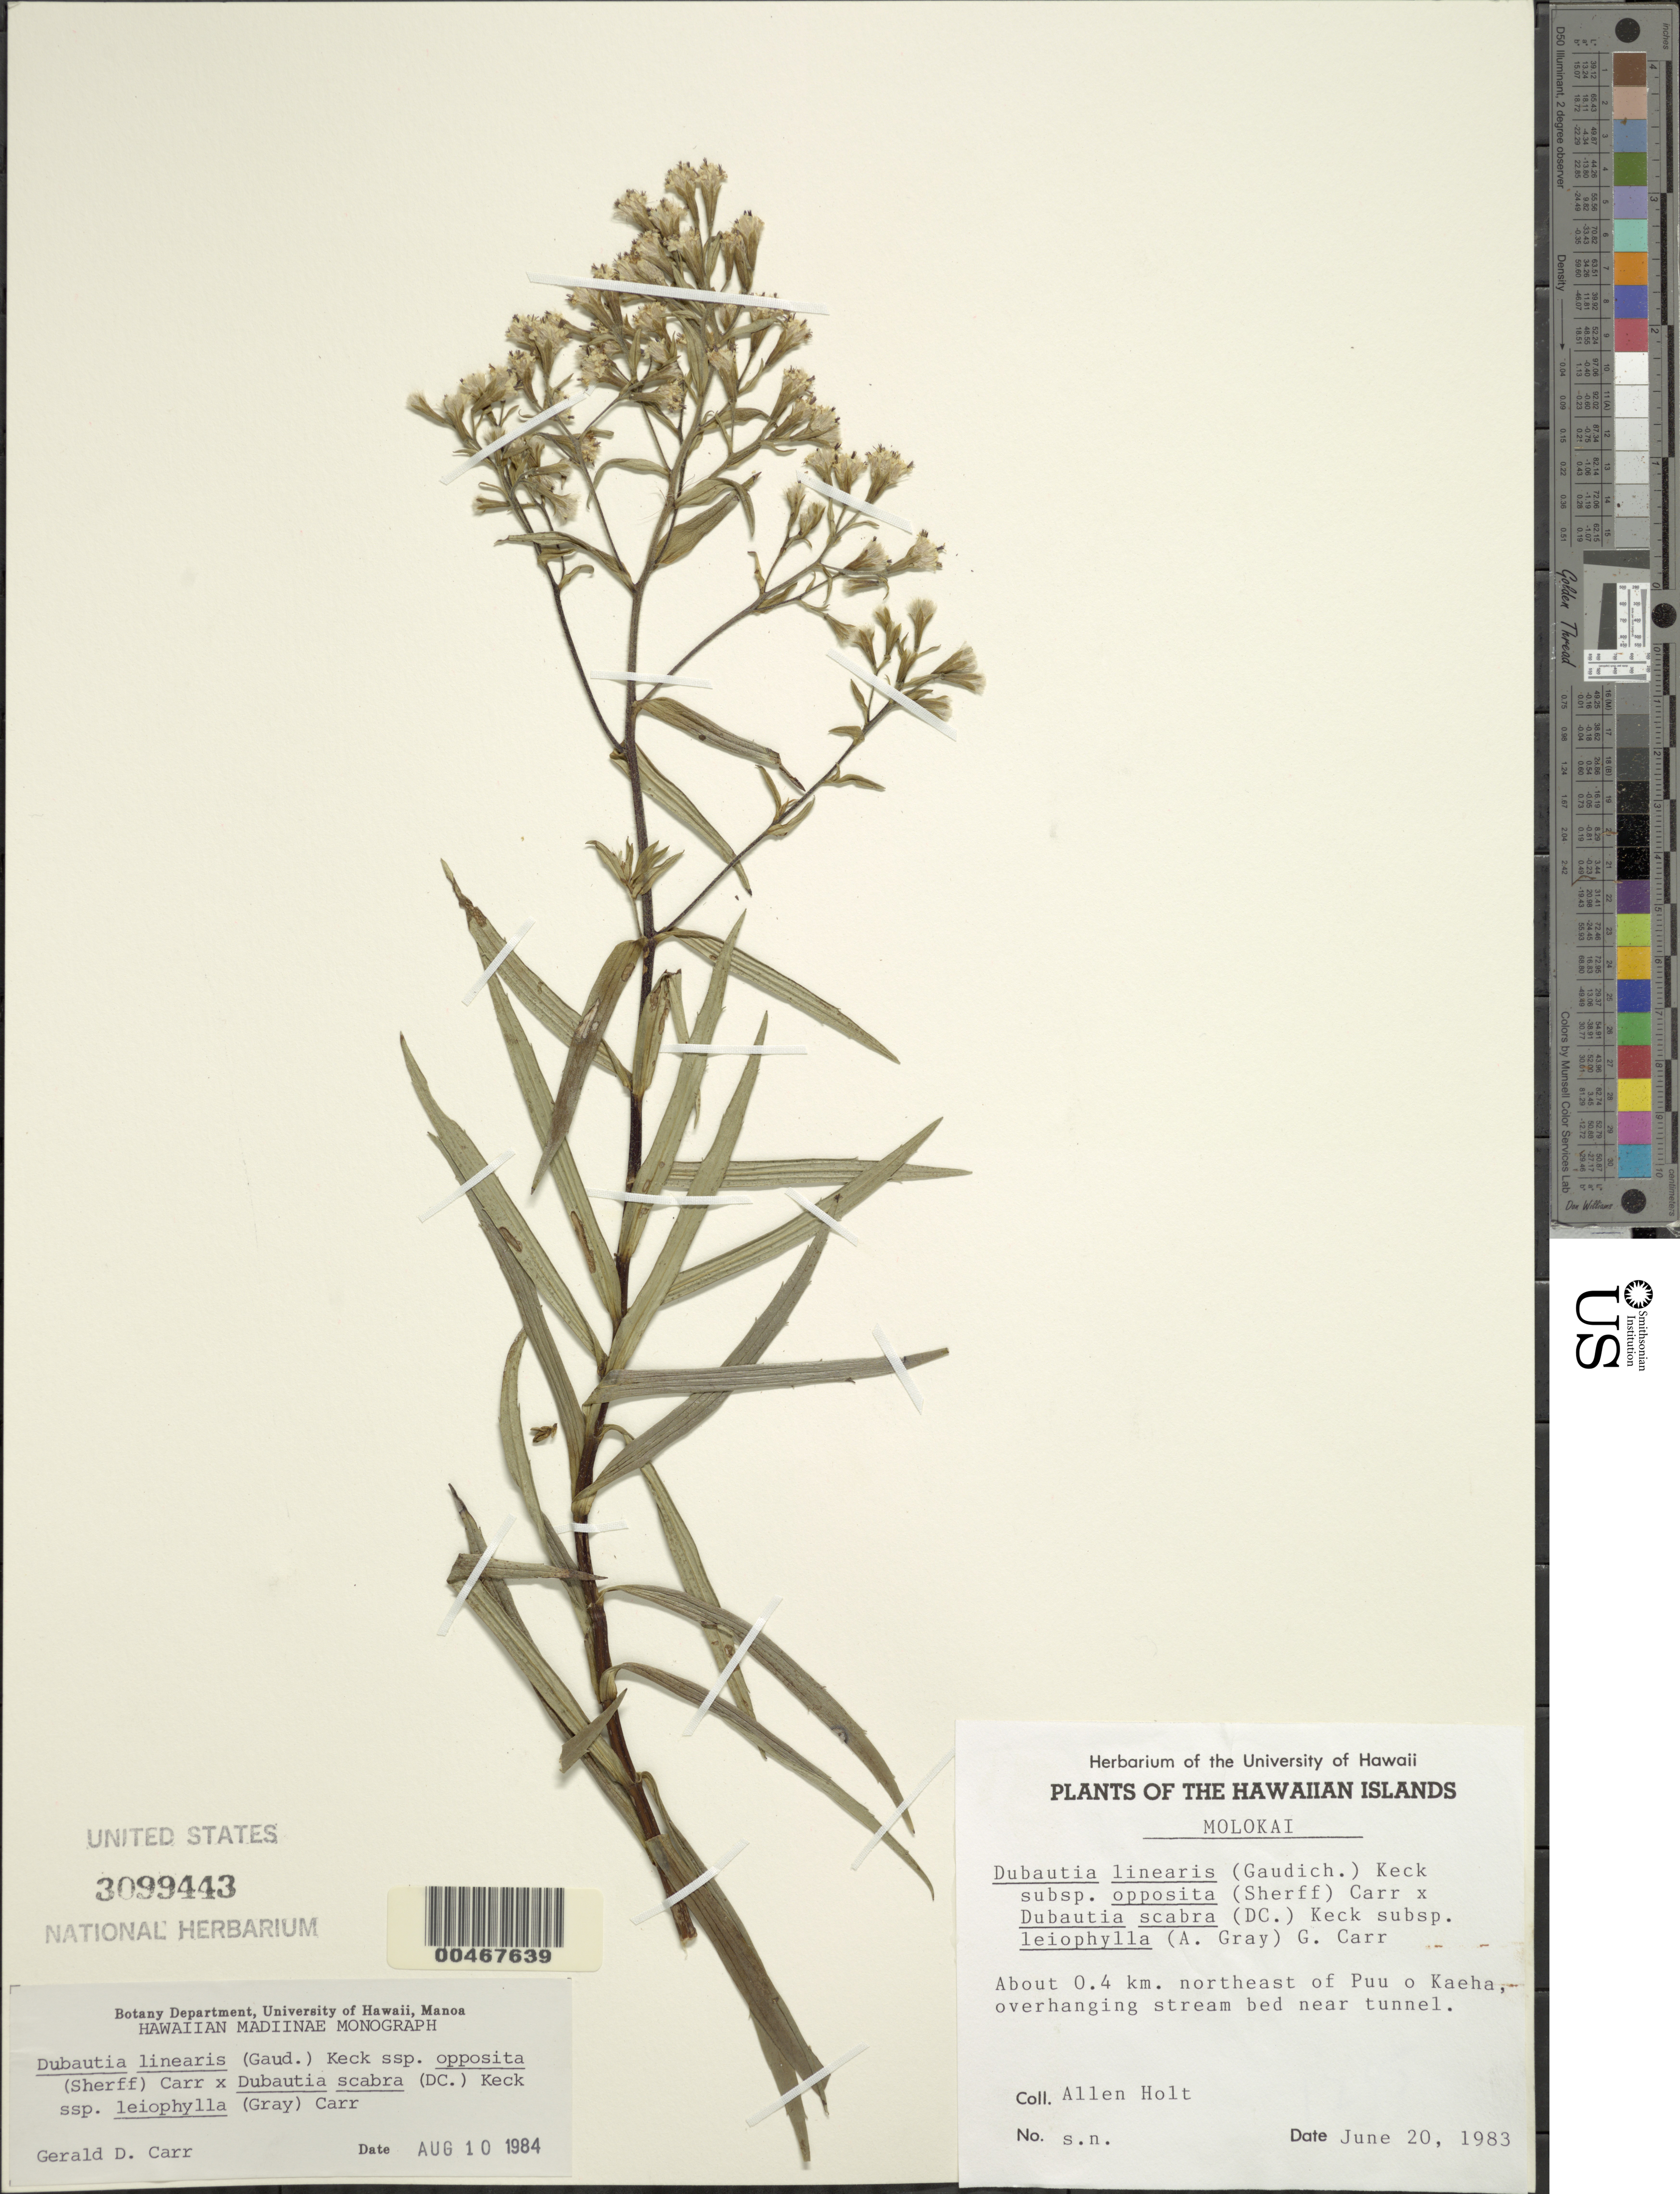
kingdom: Plantae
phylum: Tracheophyta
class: Magnoliopsida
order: Asterales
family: Asteraceae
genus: Dubautia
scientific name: Dubautia carrii x D. scabra subsp. leiophylla (A. Gray) G.D. Carr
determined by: Carr, G. D.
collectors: A. Holt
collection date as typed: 20 Jun 1983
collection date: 1983-06-20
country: United States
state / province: Hawaii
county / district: Maui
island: Moloka'i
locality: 0.4 km NE of Puu o Kaeha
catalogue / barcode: US 3099443